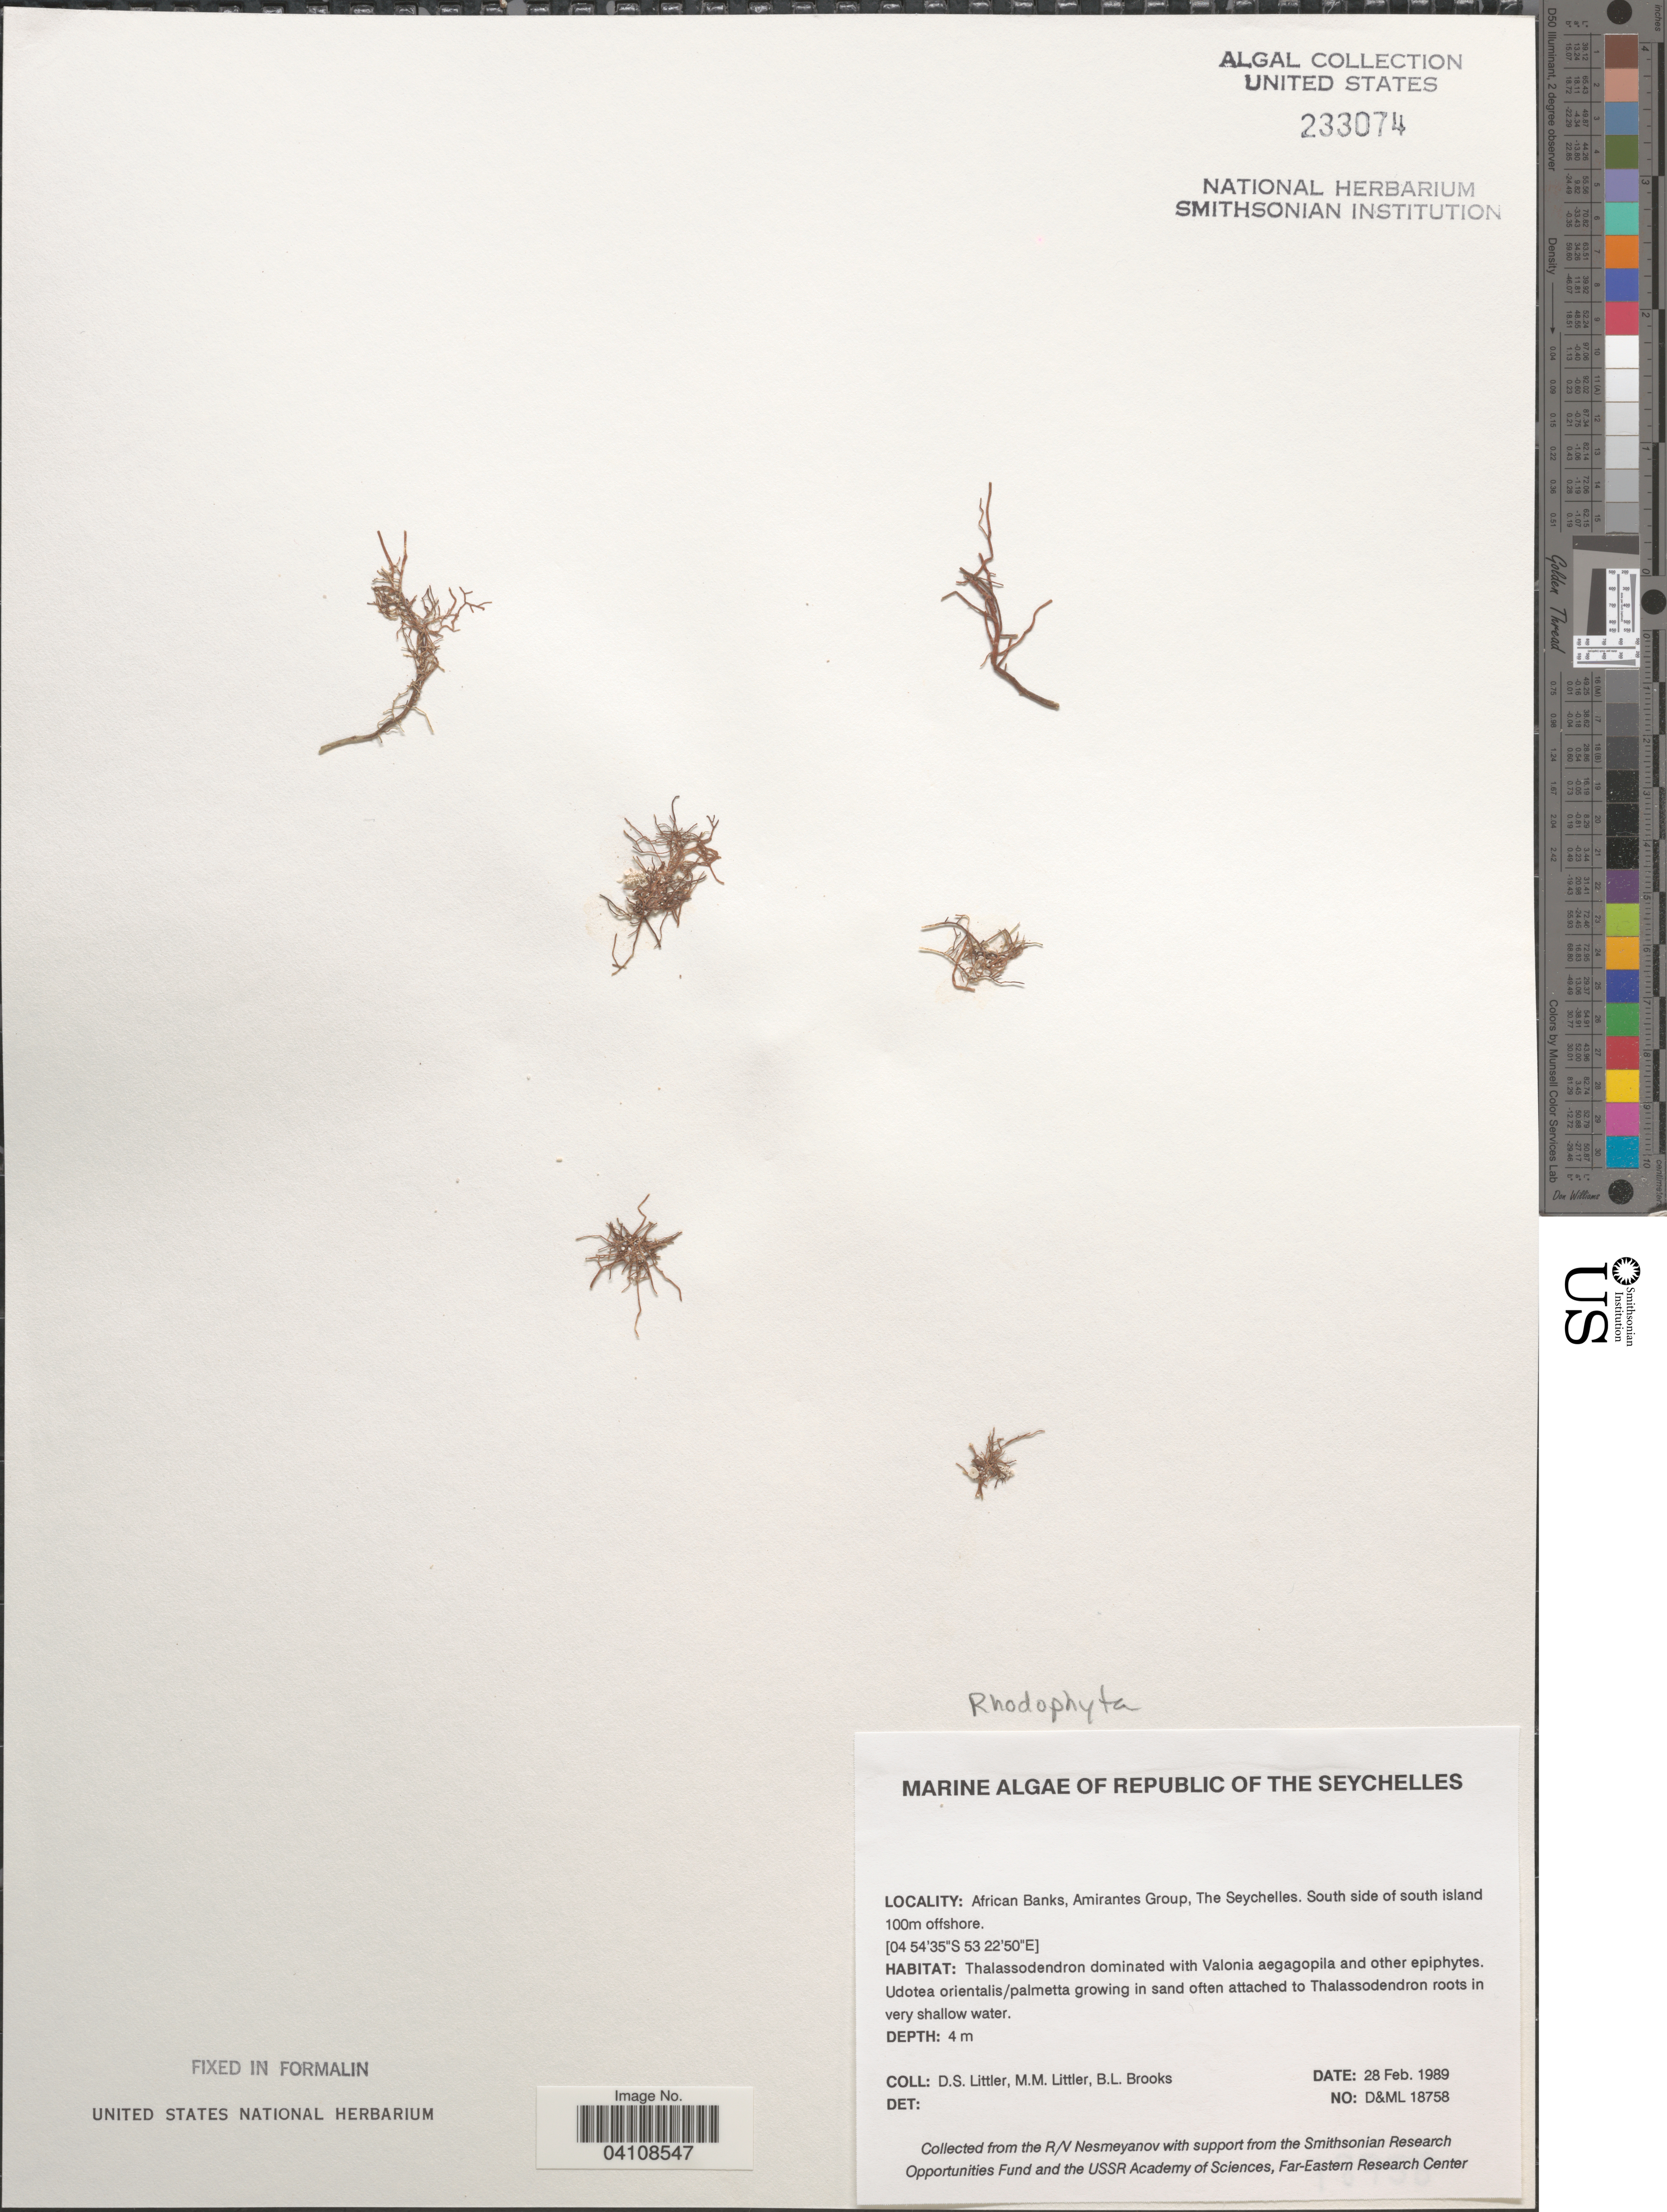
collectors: D. S. Littler & B. Brooks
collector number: D&ML18758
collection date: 1989-02-28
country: Seychelles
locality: Republic of The Seychelles. African Banks, Amirantes Group. South side of south island 100m offshore.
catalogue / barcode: US 233074